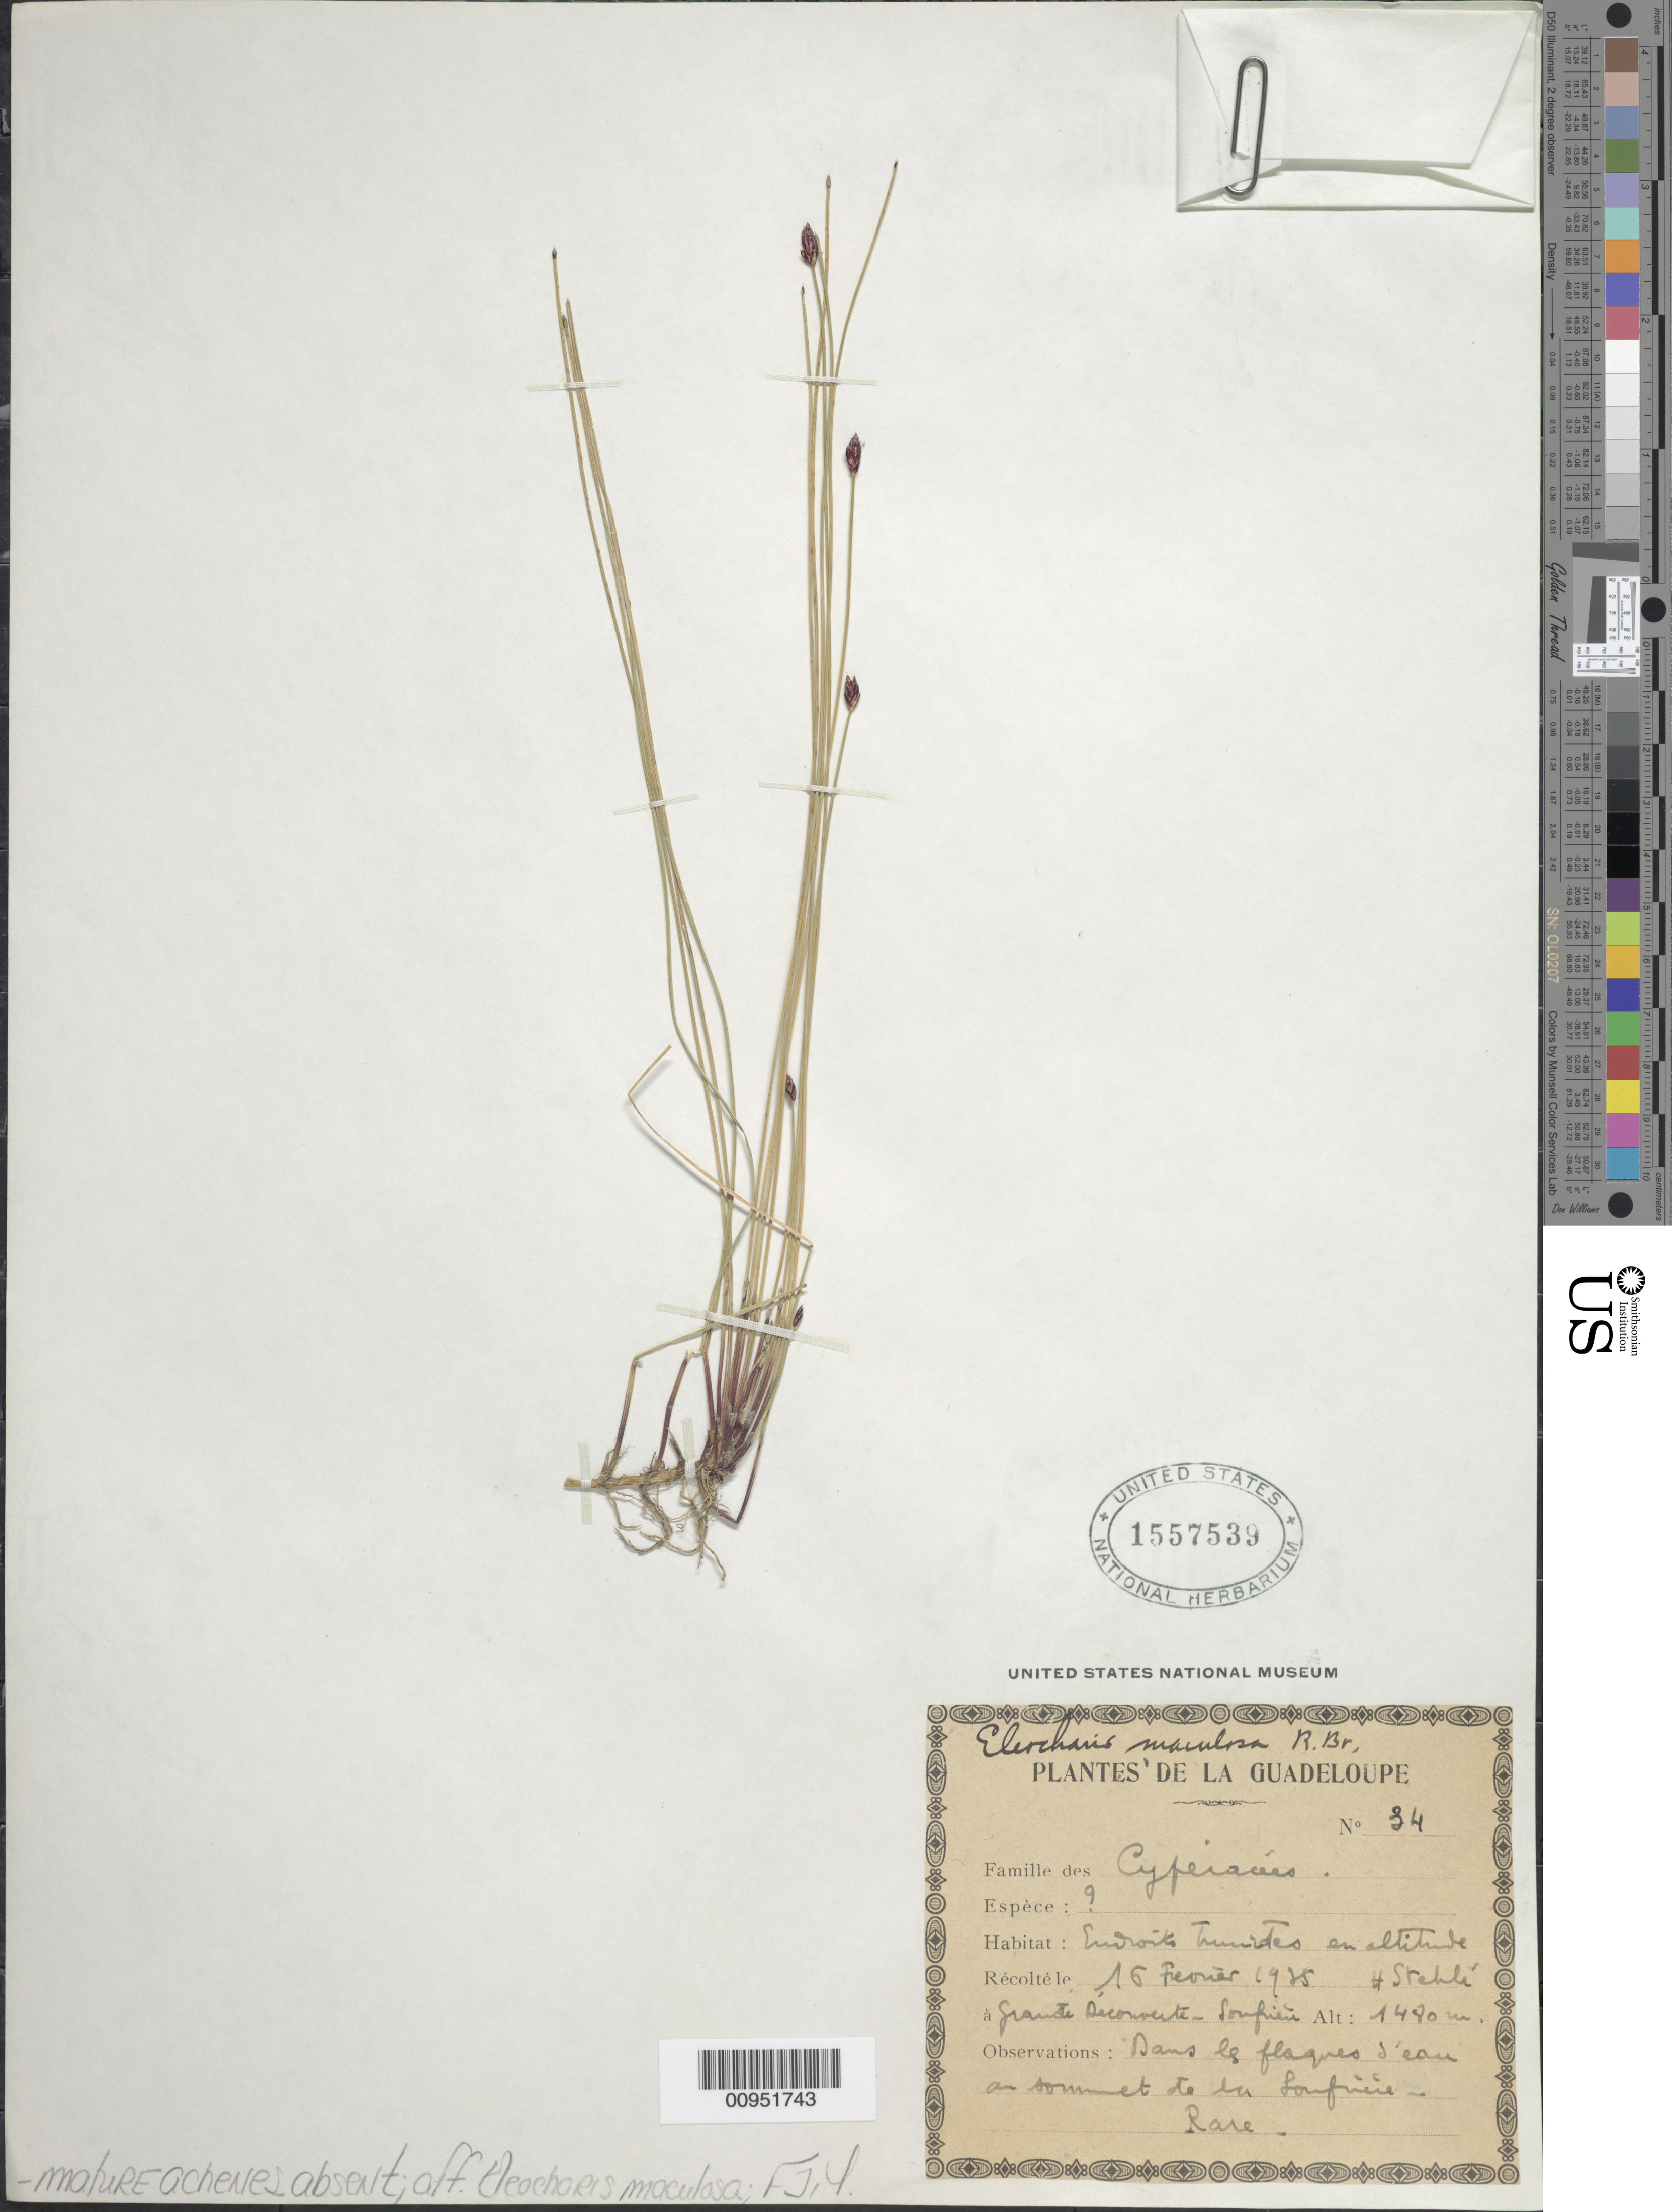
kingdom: Plantae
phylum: Tracheophyta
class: Liliopsida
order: Poales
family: Cyperaceae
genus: Eleocharis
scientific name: Eleocharis maculosa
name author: (Vahl) Roem. & Schult.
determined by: Menapace, F. J.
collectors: H. Stehlé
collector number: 9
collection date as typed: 16 Feb 1925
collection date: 1925-02-16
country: Guadeloupe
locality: Grande Decoverte, Soufrière, "dans le flaques d'eau ou somet de la Soufrière"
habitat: Endroits humides en altitude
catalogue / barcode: US 1557539